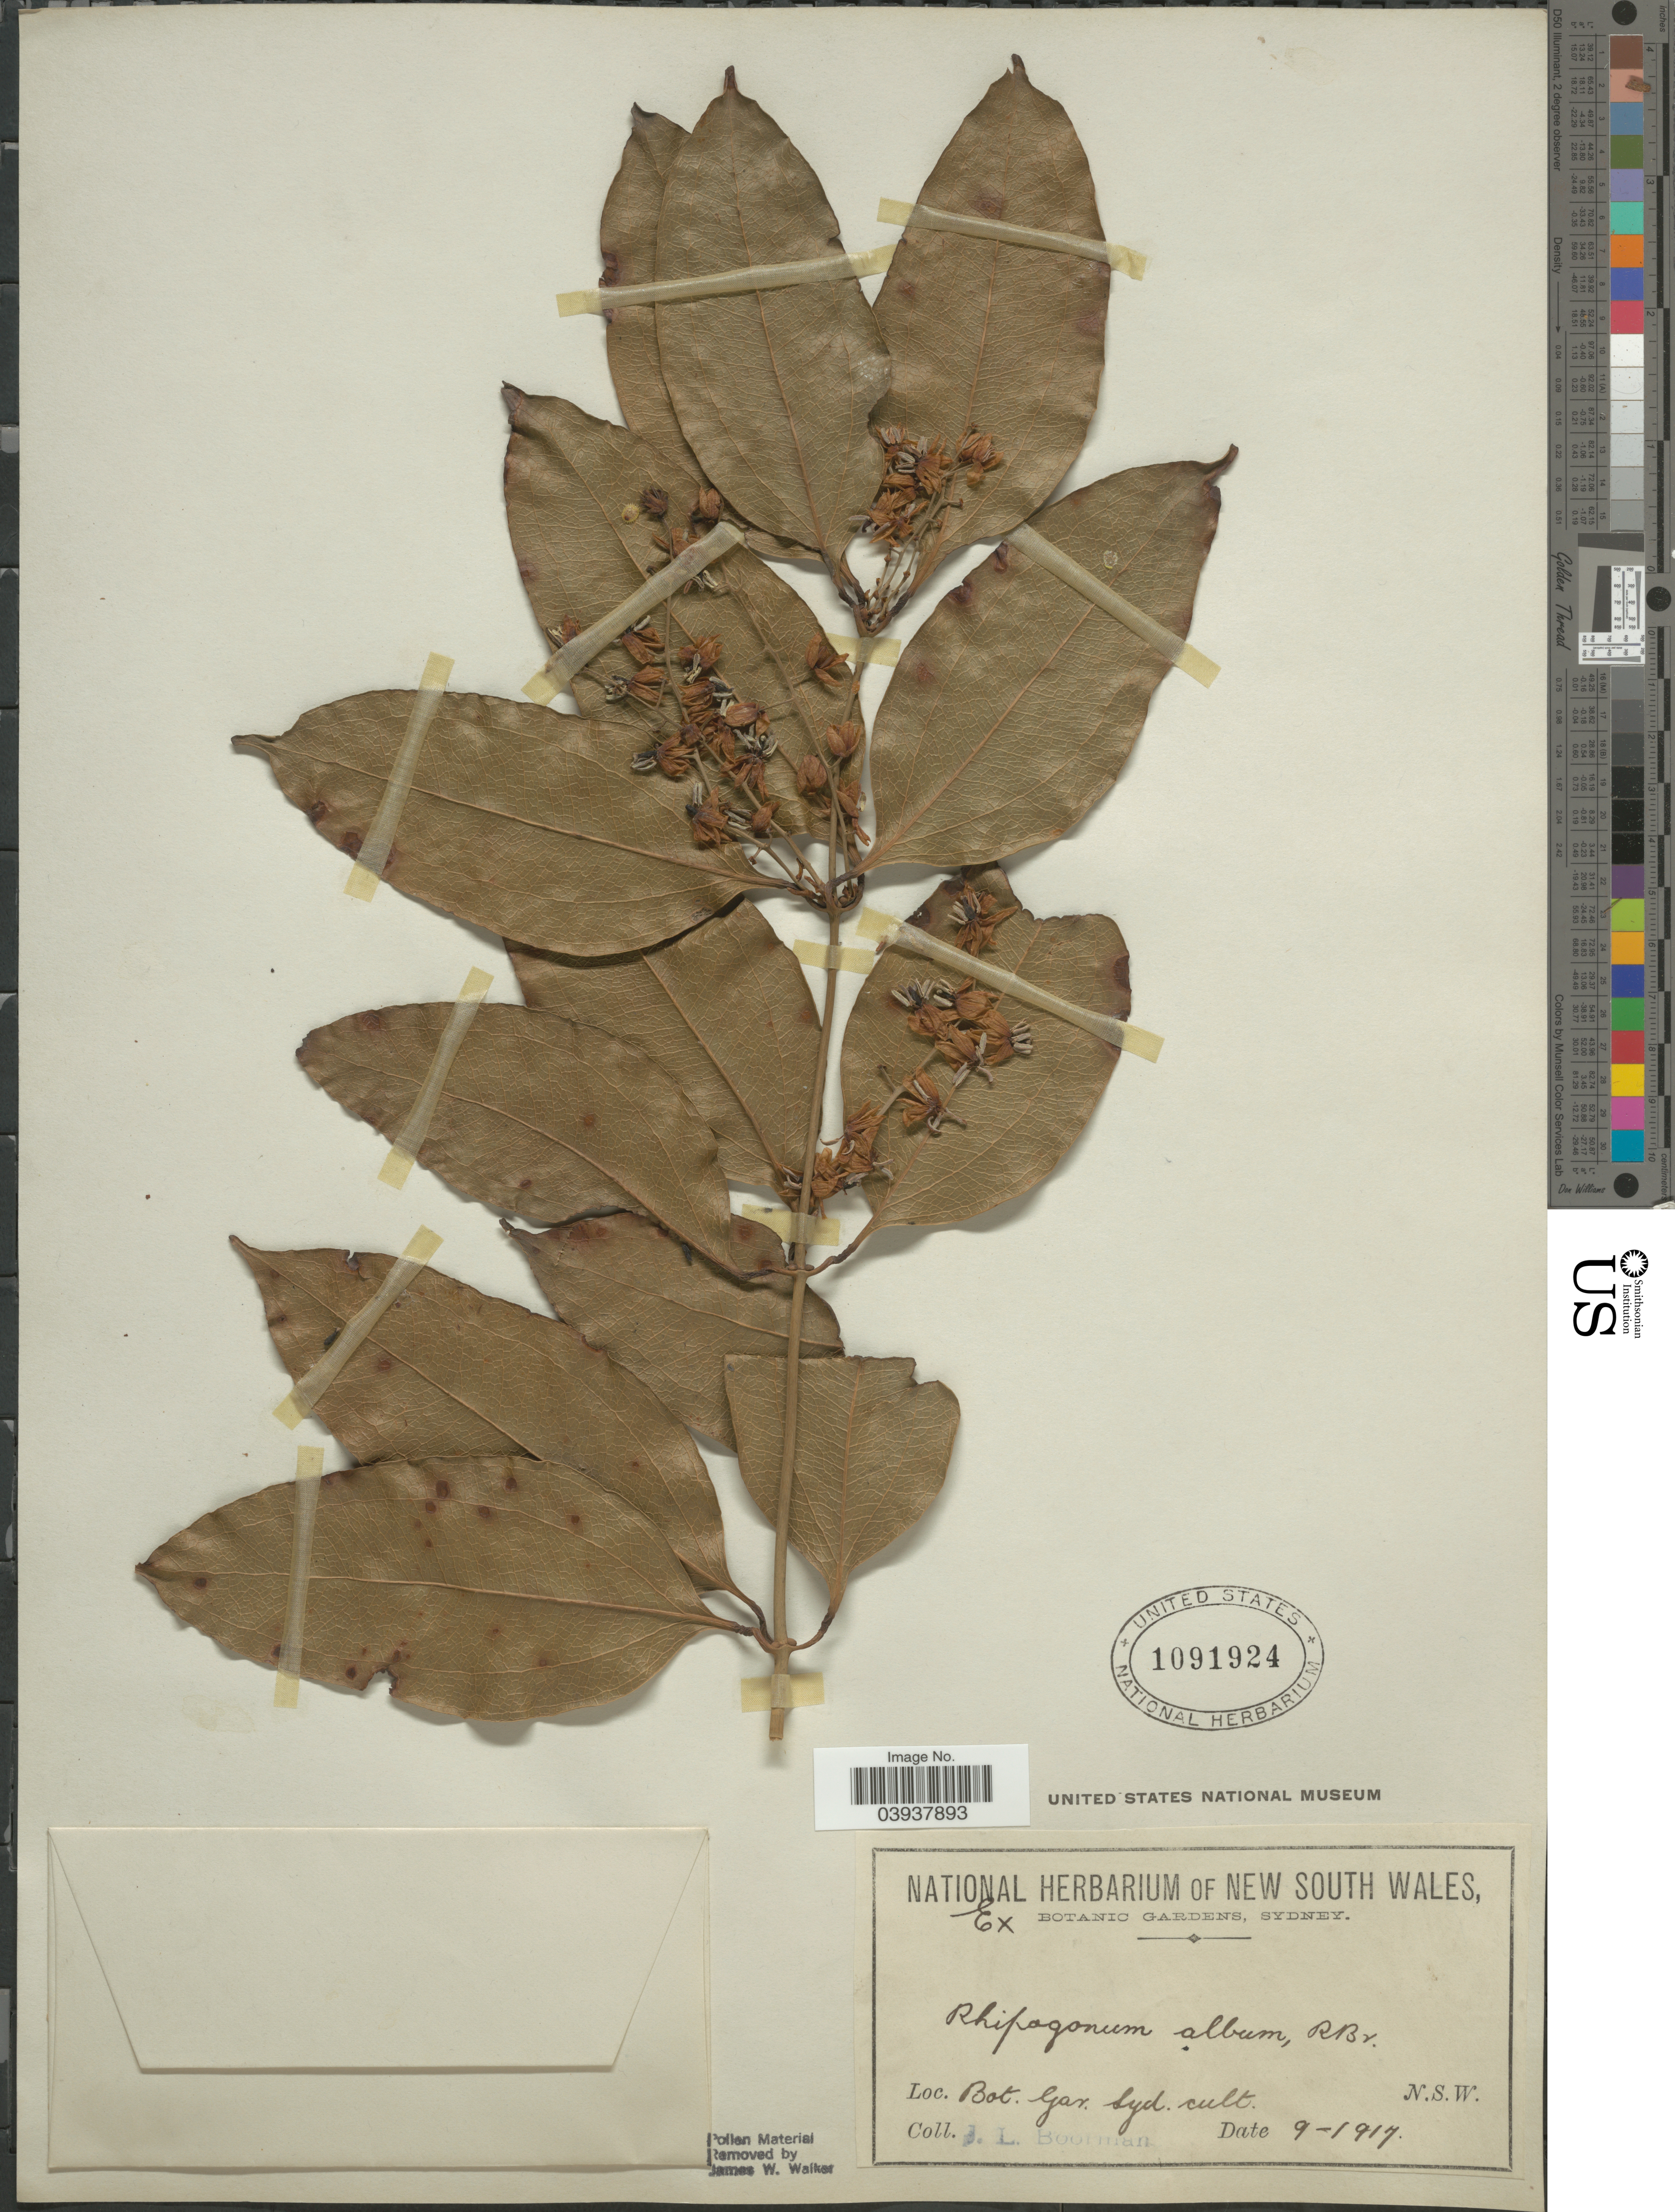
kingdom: Plantae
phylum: Tracheophyta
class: Liliopsida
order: Liliales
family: Ripogonaceae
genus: Rhipogonum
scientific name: Rhipogonum album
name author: R. Br.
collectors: J. Boorman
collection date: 1917-09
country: Australia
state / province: New South Wales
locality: Bot. Gar. Syd.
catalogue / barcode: US 1091924